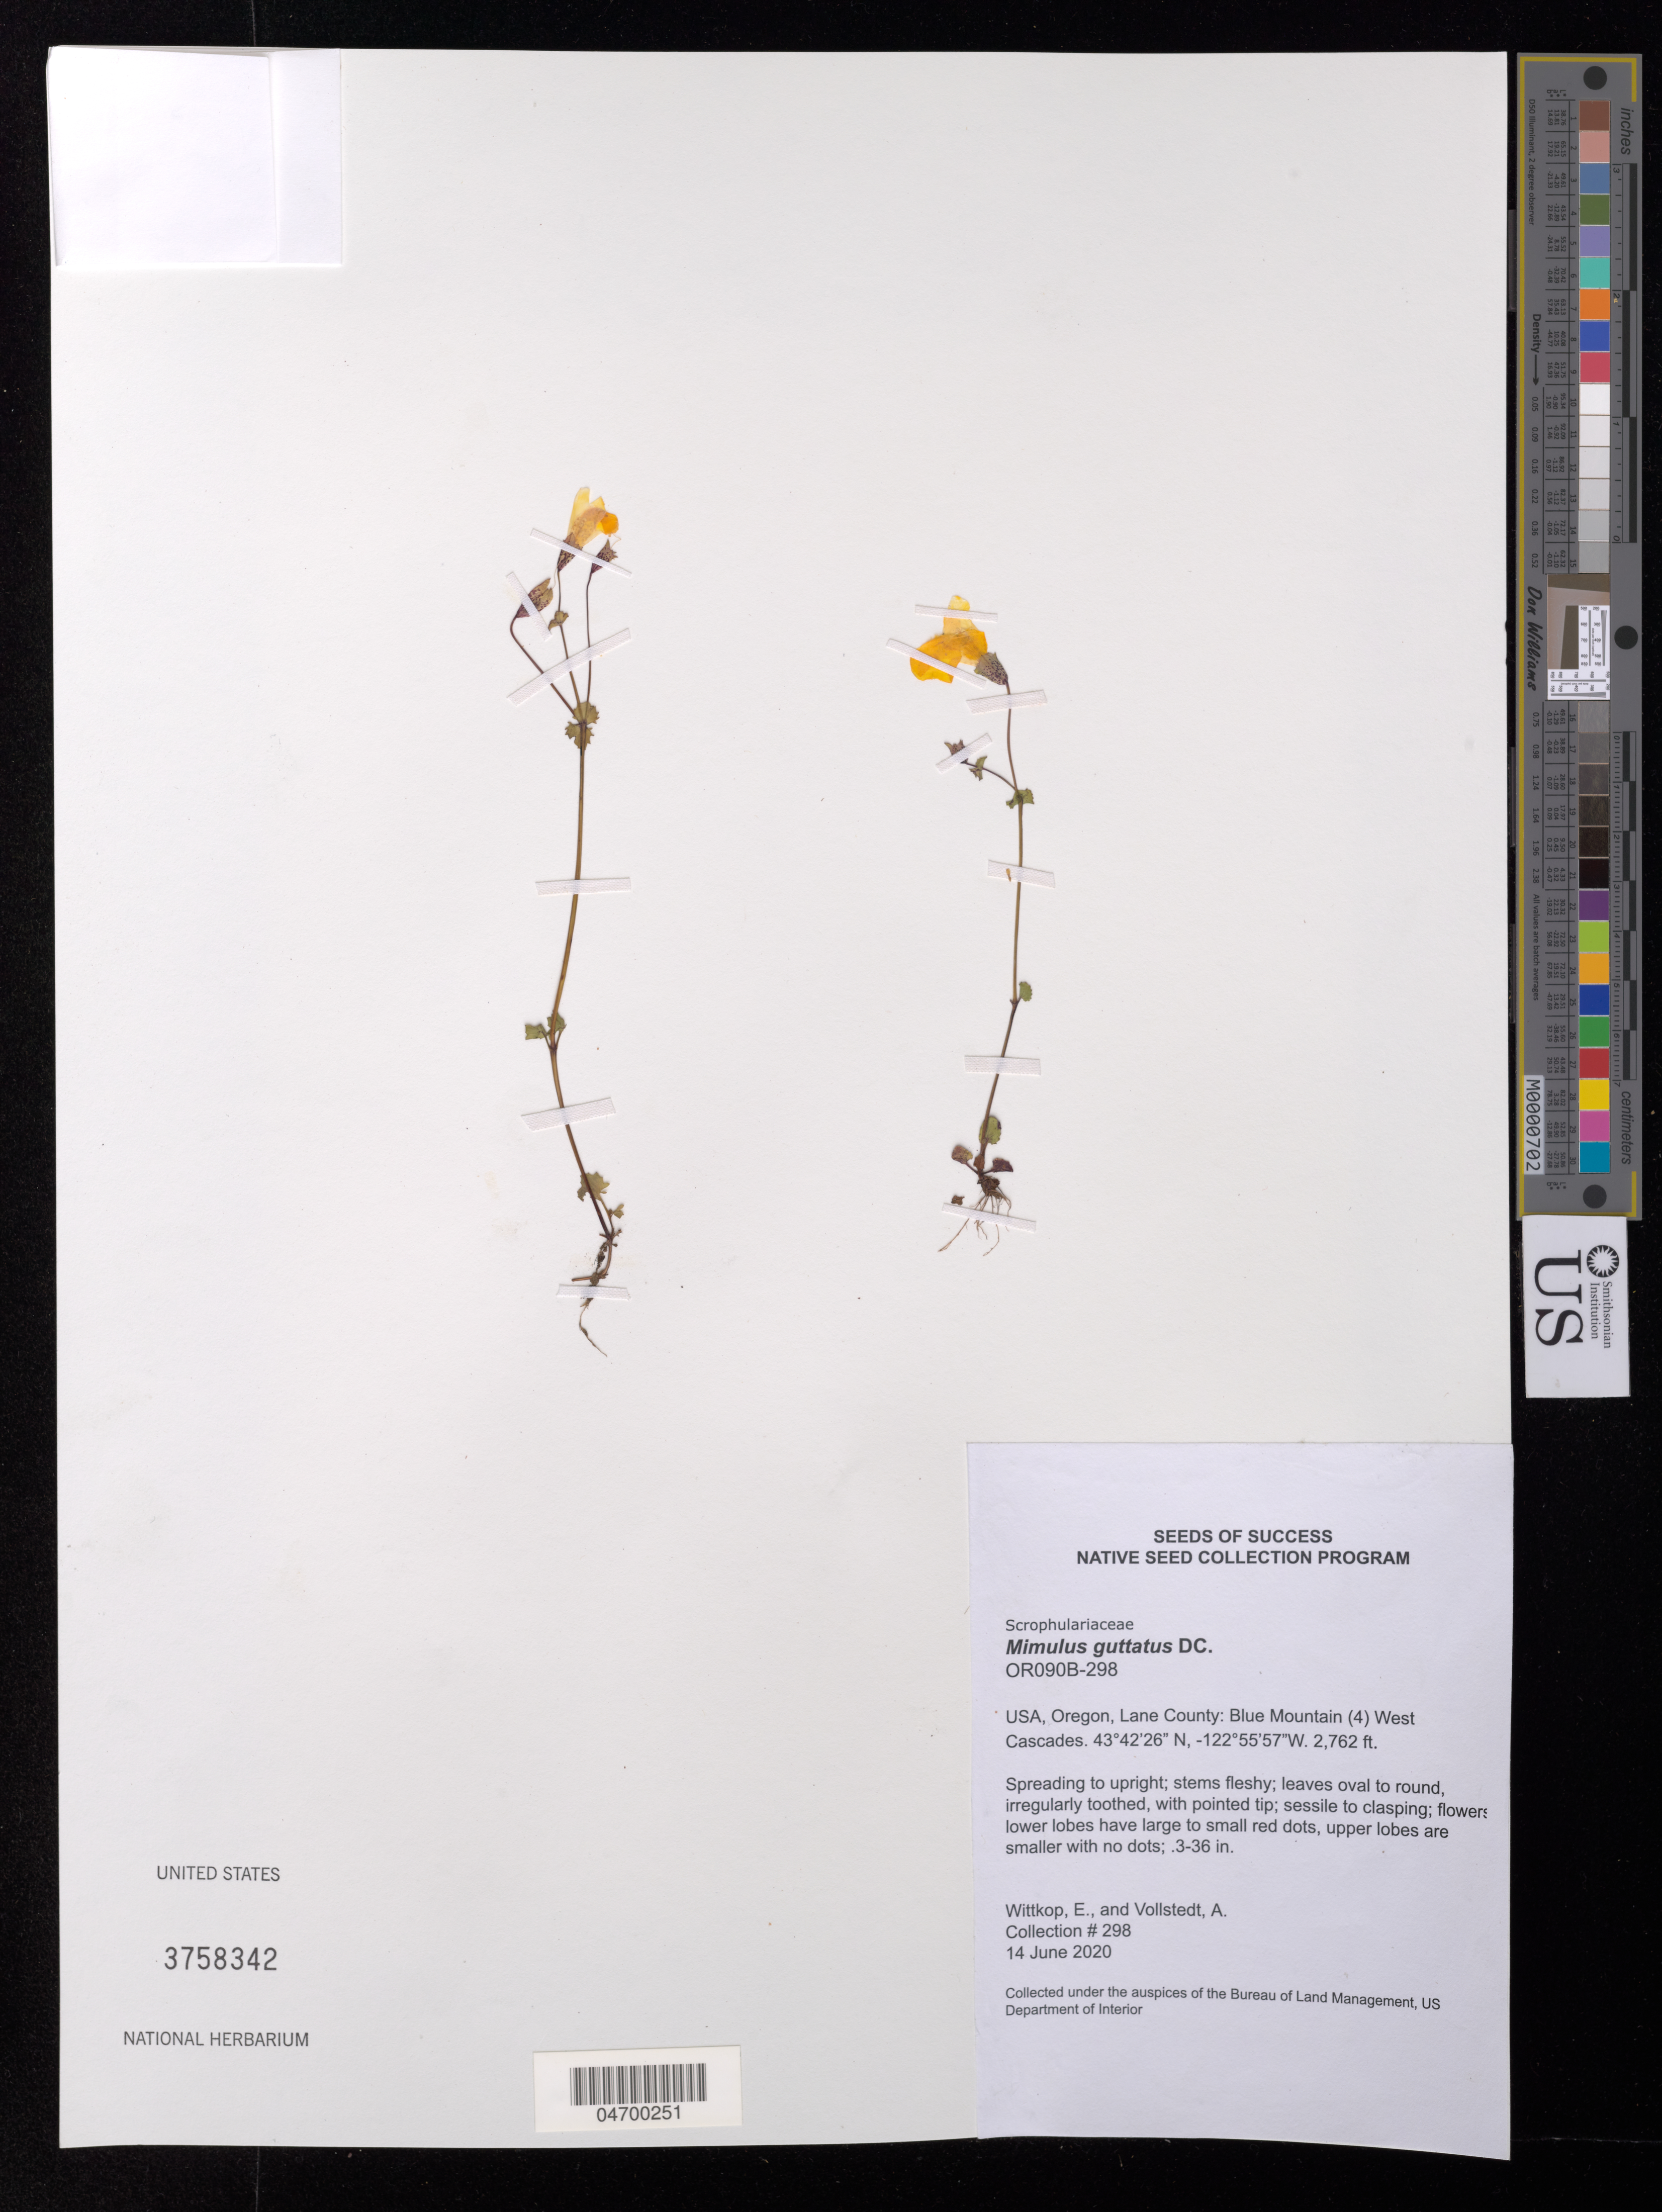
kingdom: Plantae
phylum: Tracheophyta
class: Magnoliopsida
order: Lamiales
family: Phrymaceae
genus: Mimulus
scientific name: Mimulus guttatus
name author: DC.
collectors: E. Wittkop & A. Vollstedt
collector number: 298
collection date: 2020-06-14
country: United States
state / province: Oregon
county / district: Lane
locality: Lane County: Blue Mountain (4) West Cascades.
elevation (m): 842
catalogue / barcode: US 3758342